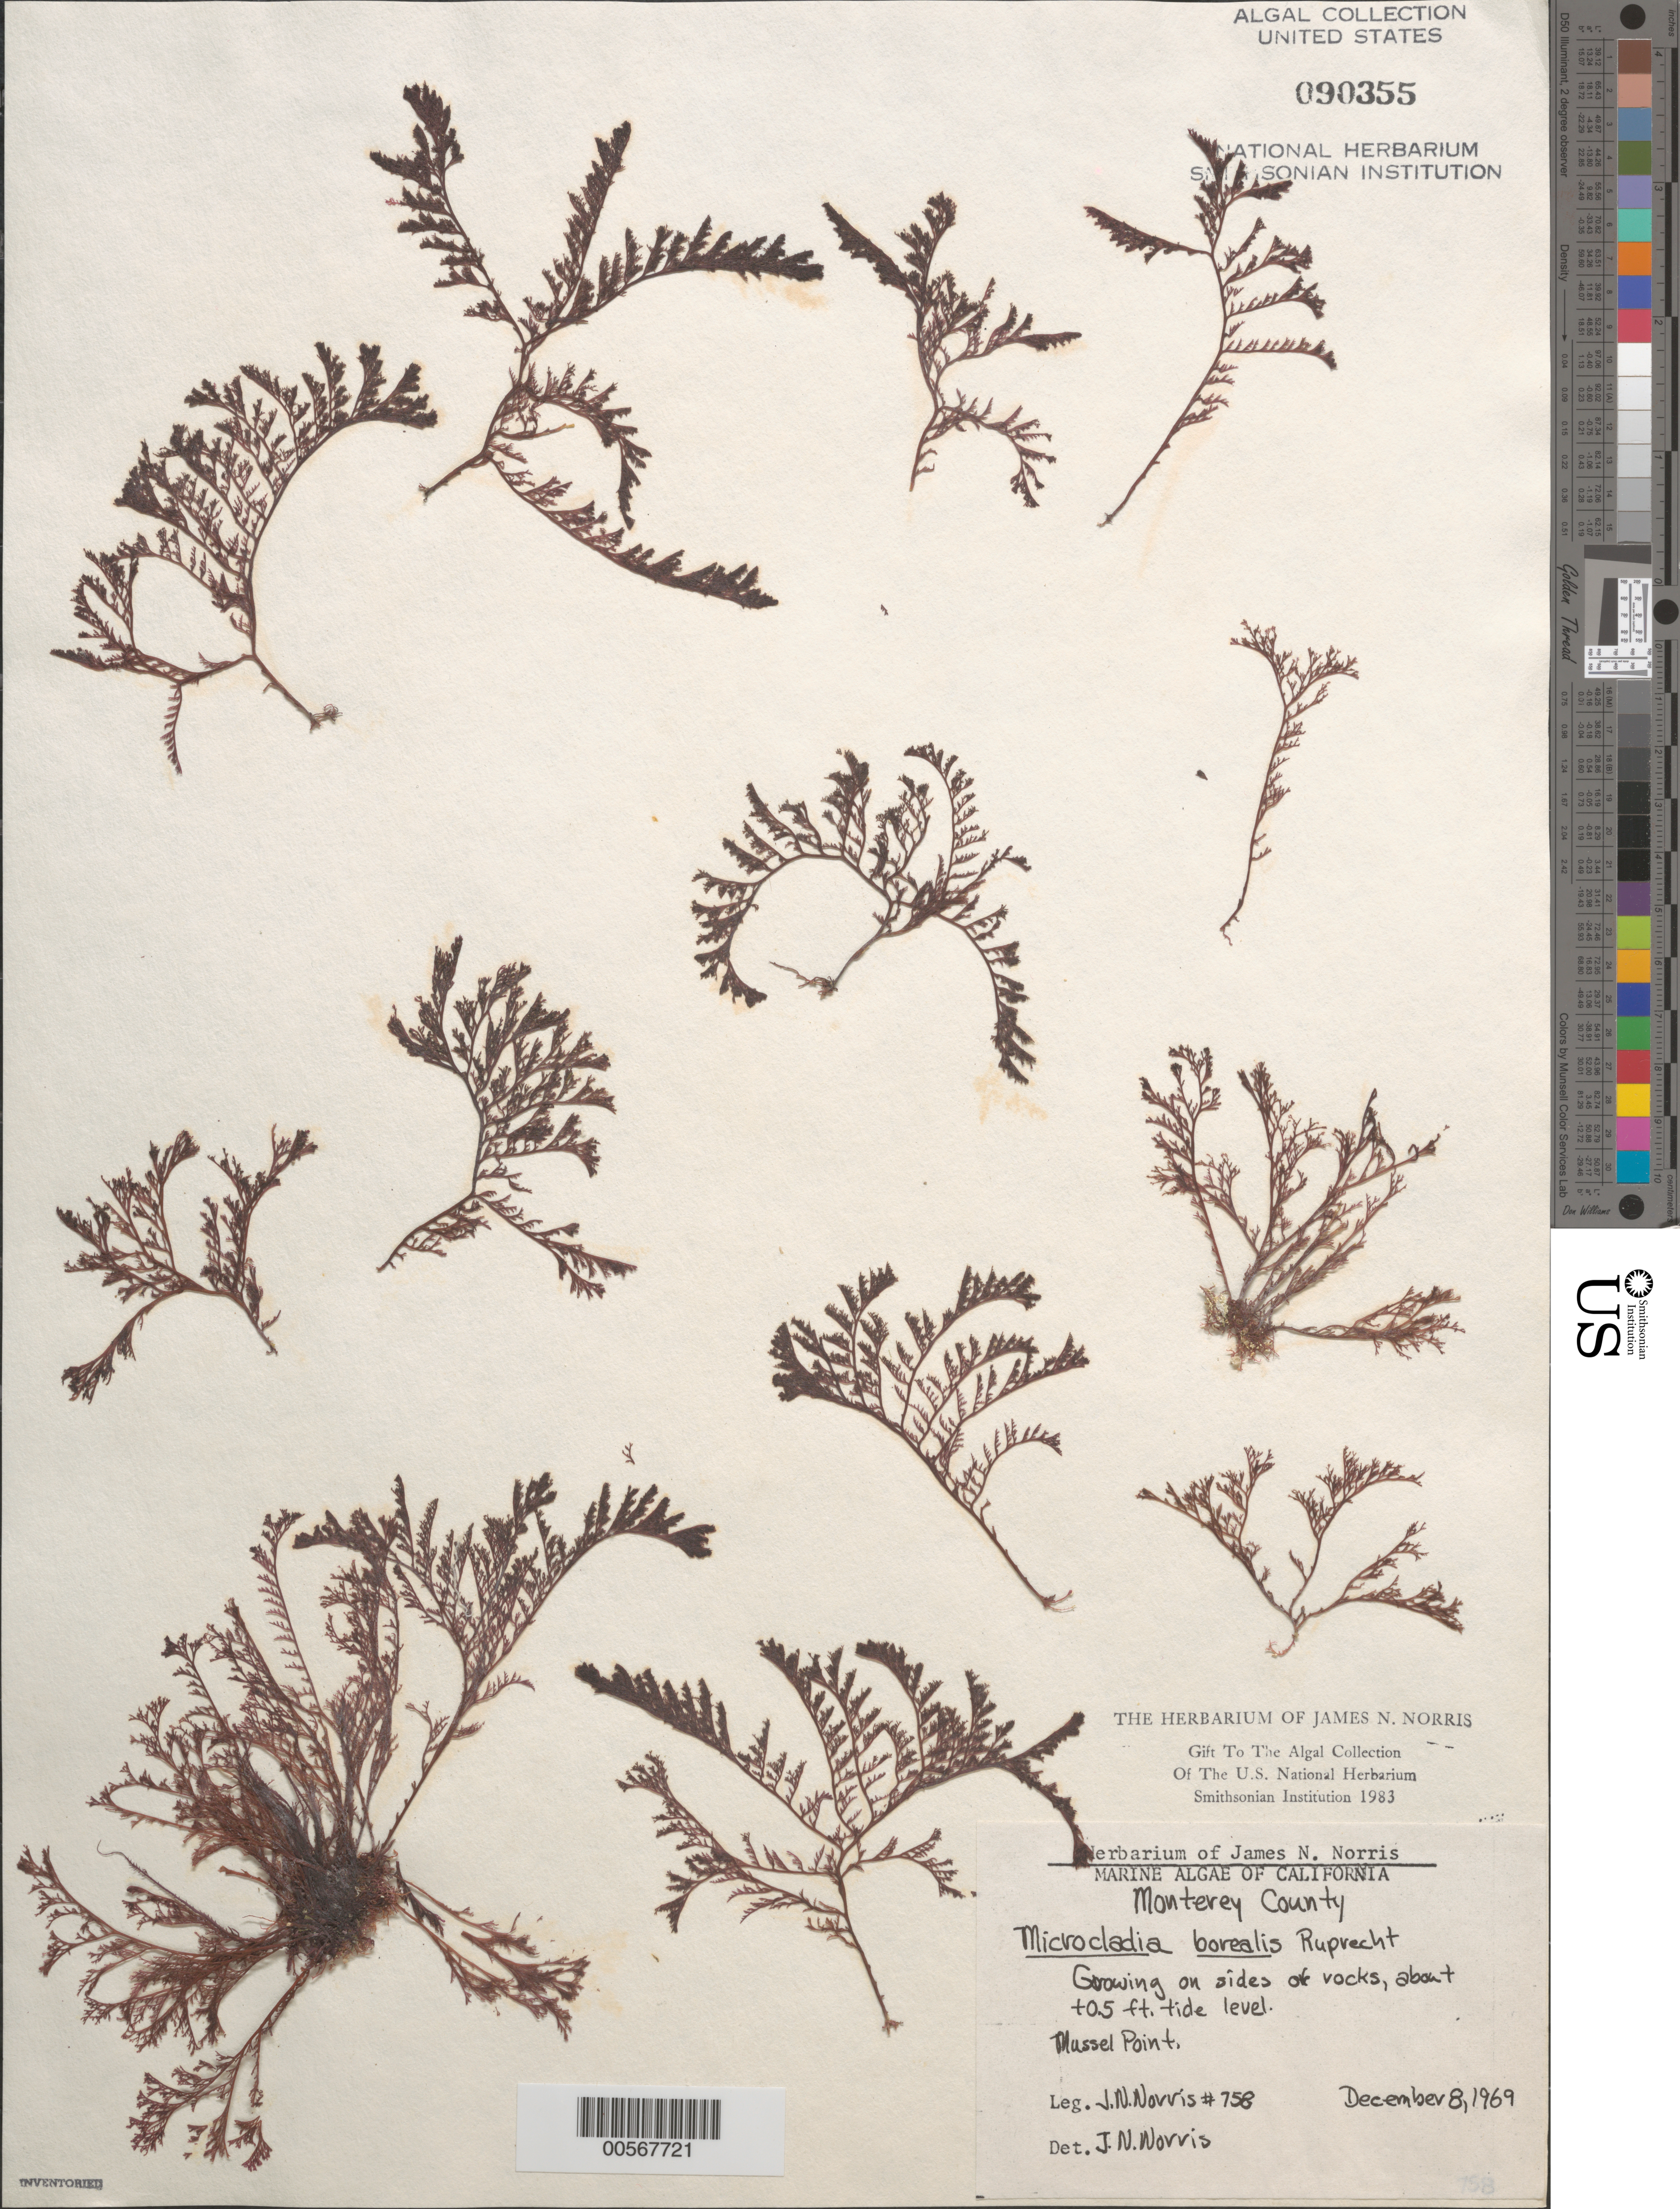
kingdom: Plantae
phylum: Rhodophyta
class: Florideophyceae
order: Ceramiales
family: Ceramiaceae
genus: Microcladia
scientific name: Microcladia borealis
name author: Rupr.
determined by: Norris, James N.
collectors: J. N. Norris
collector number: JN-758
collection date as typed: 08 Dec 1969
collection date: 1969-12-08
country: United States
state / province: California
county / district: Monterey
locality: Mussel Point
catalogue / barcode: US 90355